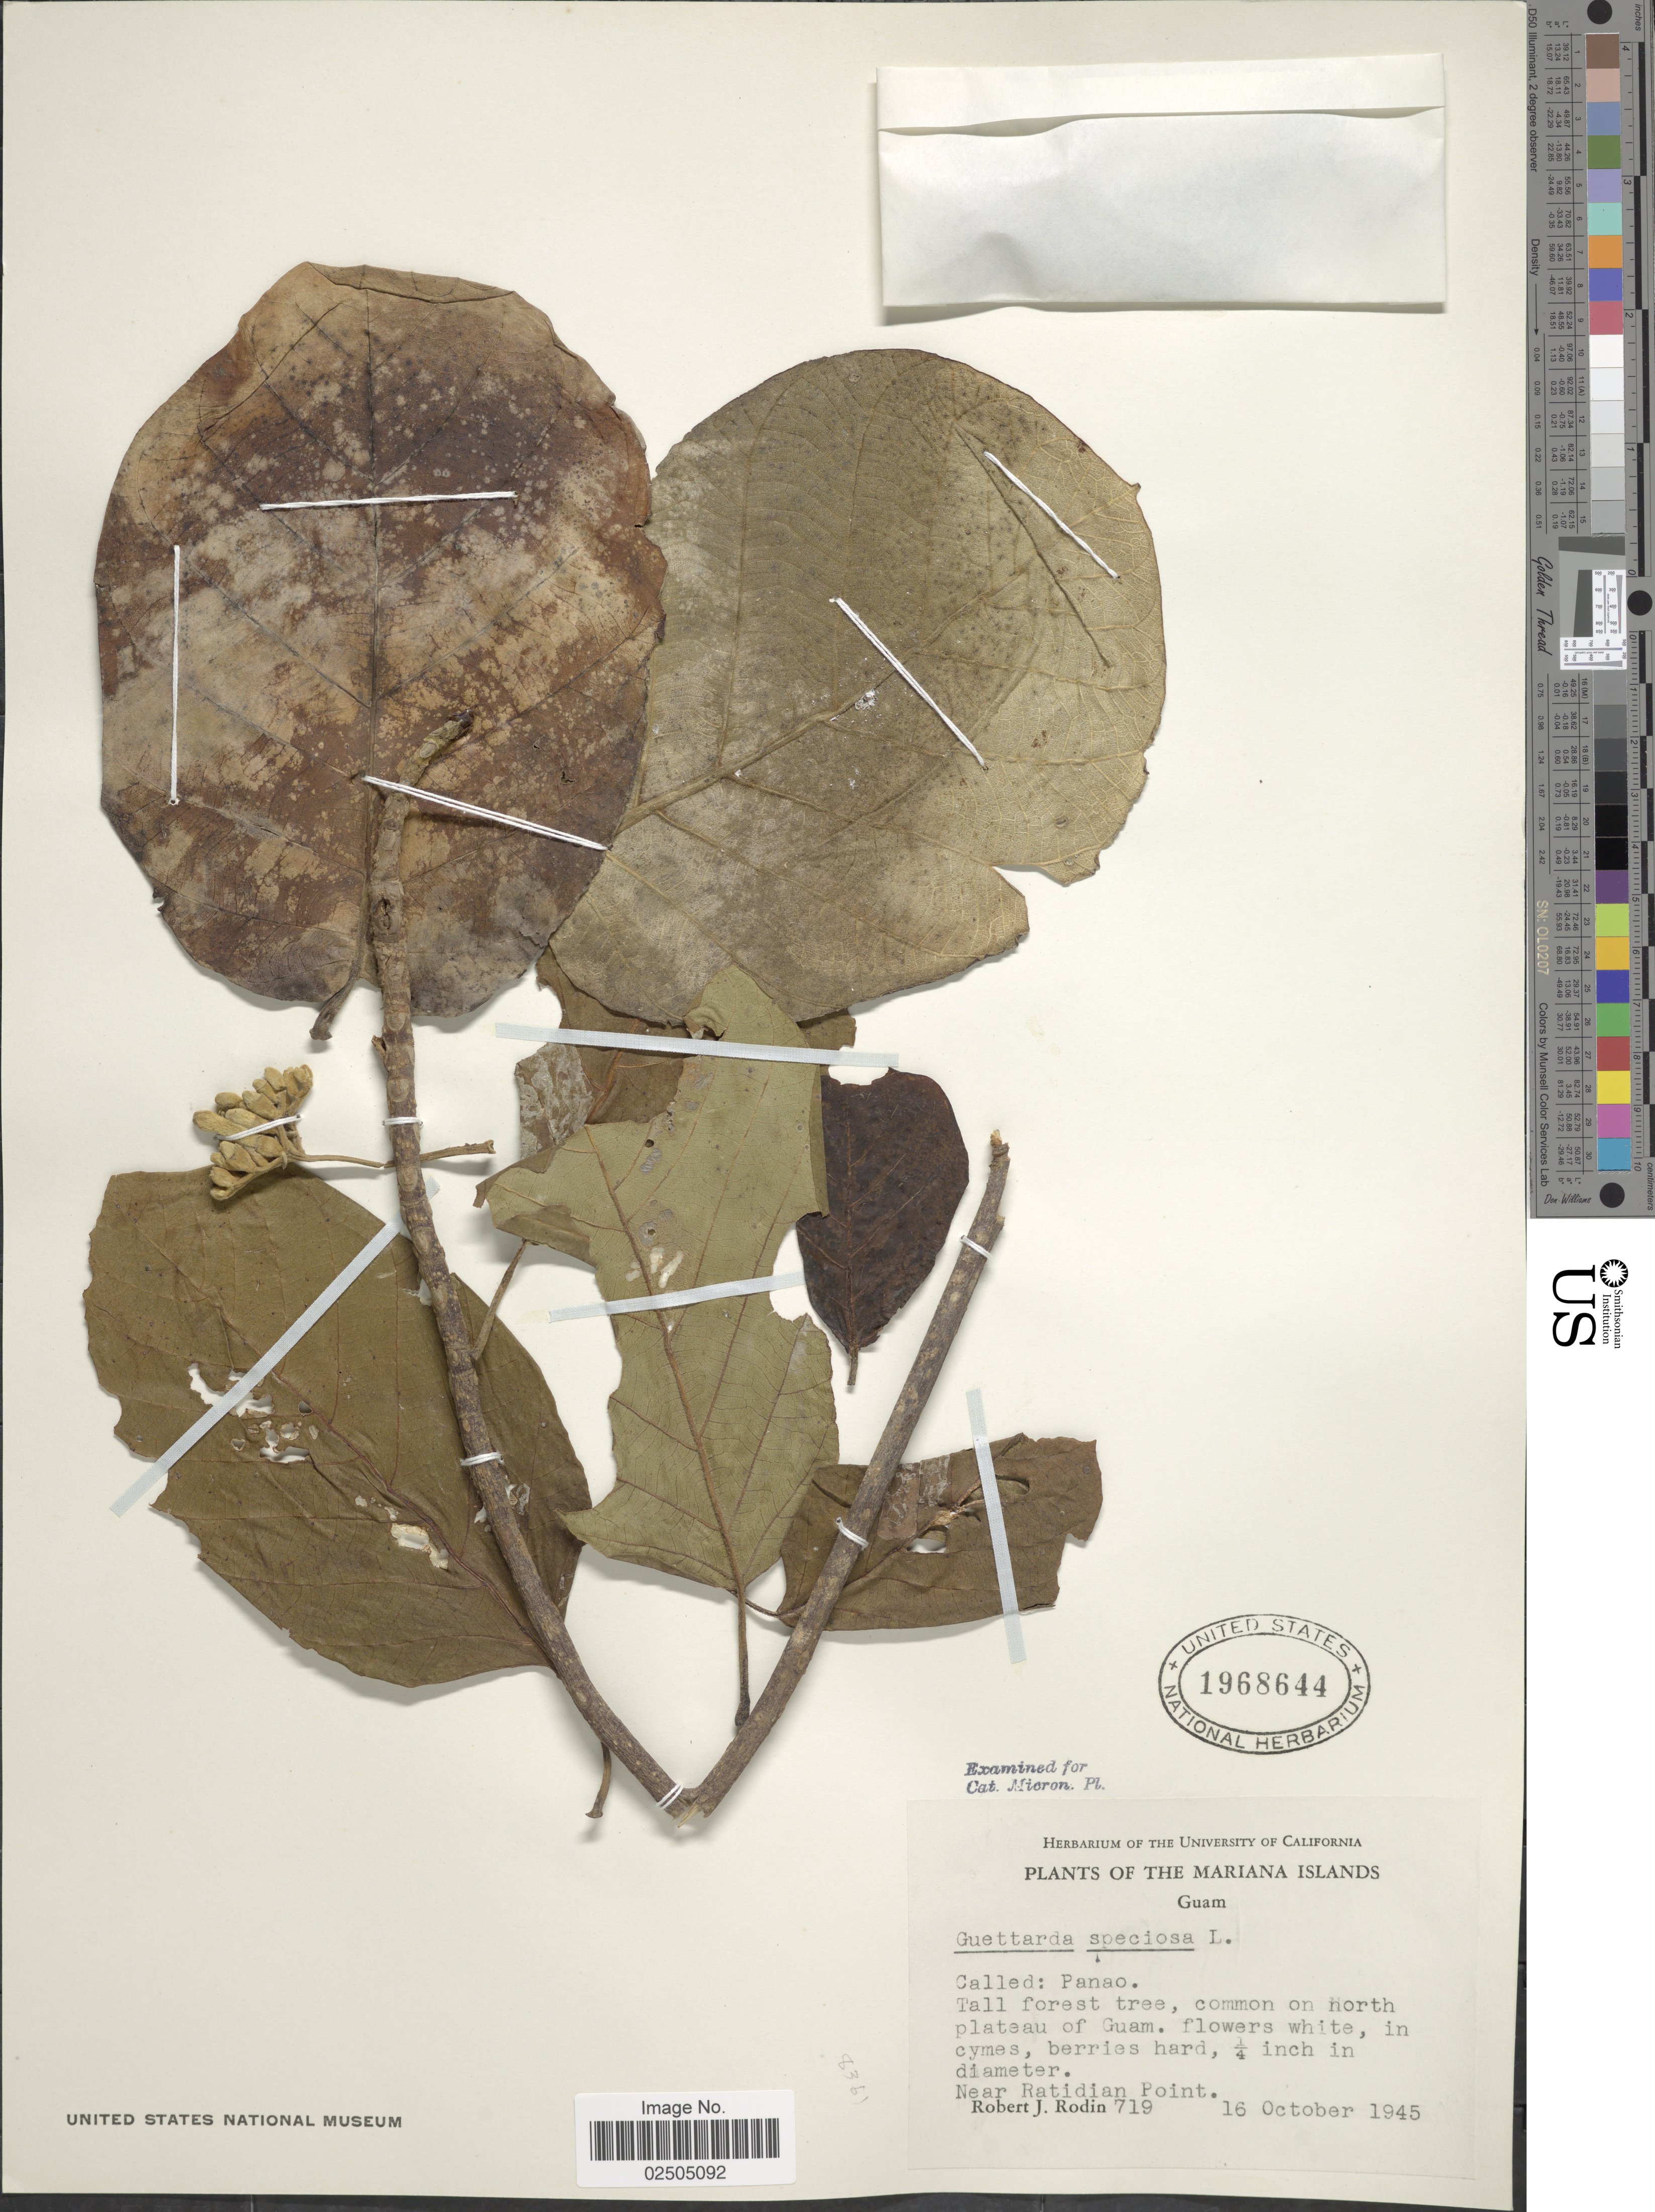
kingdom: Plantae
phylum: Tracheophyta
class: Magnoliopsida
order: Gentianales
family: Rubiaceae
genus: Guettarda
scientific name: Guettarda speciosa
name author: L.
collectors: R. J. Rodin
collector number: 719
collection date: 1945-10-16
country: Guam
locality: The Mariana Islands, Near Ratidian Point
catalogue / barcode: US 1968644